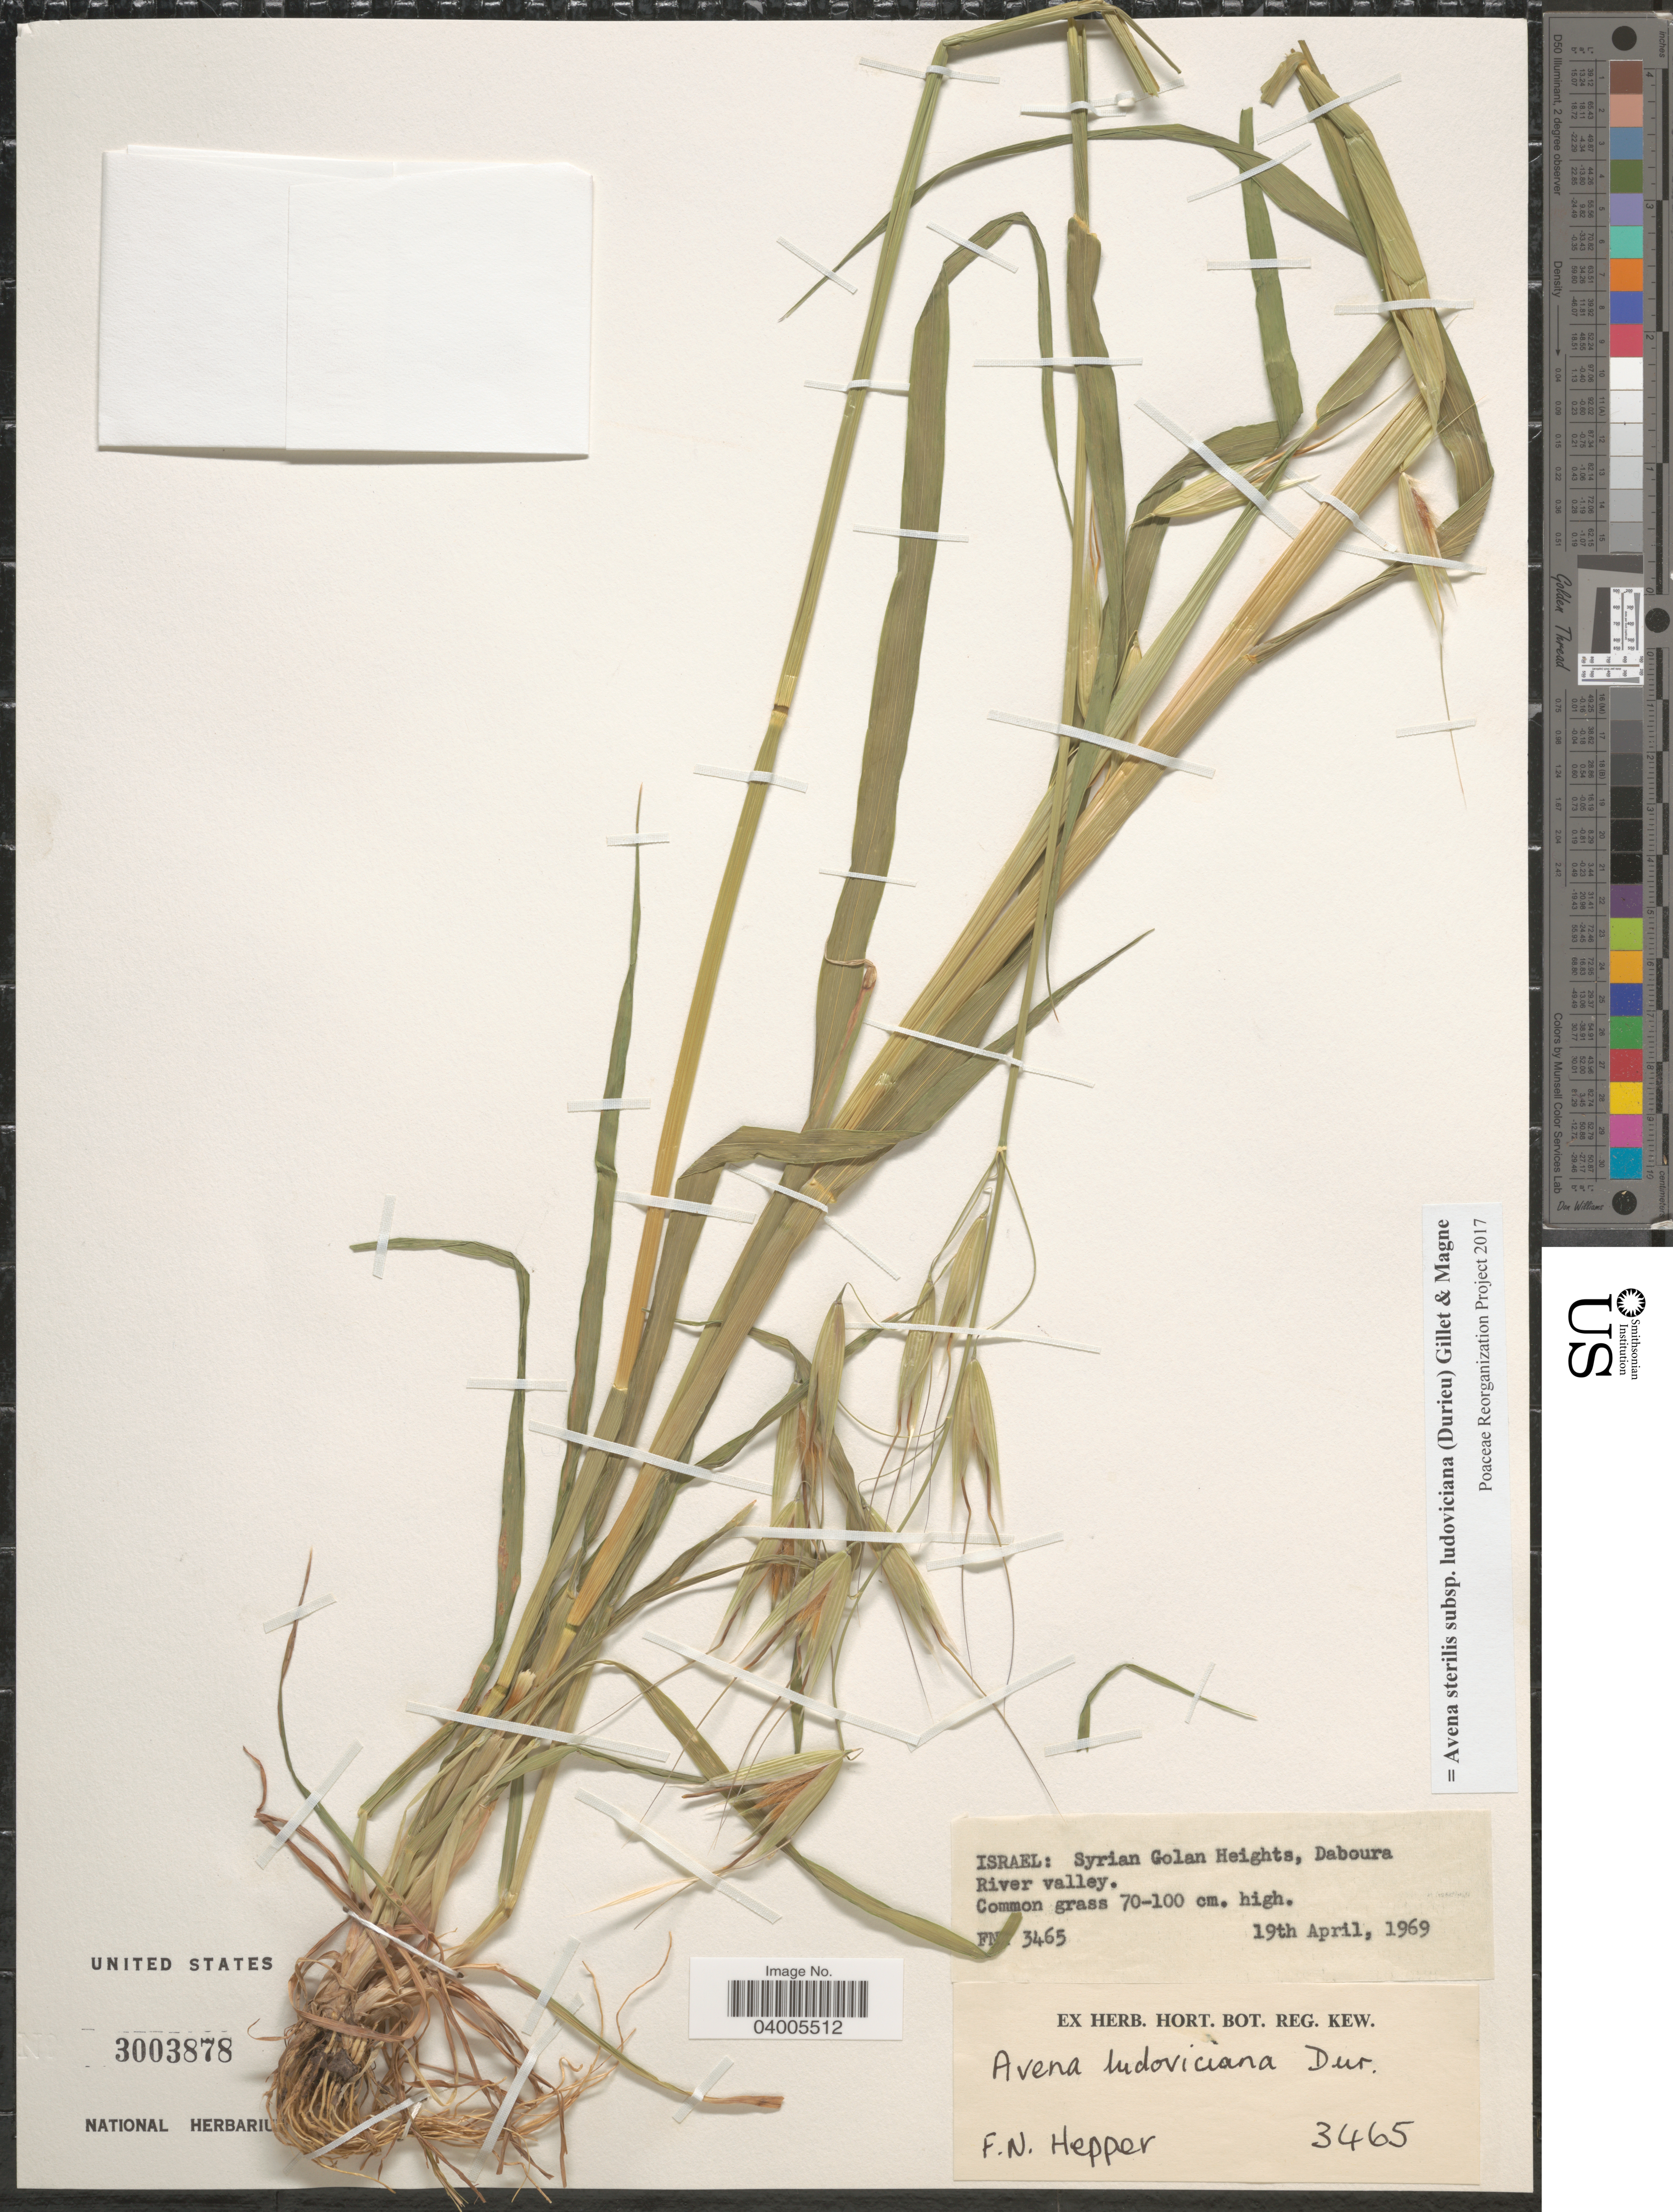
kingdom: Plantae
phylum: Tracheophyta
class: Liliopsida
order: Poales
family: Poaceae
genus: Avena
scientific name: Avena sterilis subsp. ludoviciana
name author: (Durieu) J.M. Gillett & Magne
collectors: F. Hepper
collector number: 3465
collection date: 1969-04-19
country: Israel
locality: Syrian Golan Heights, Daboura River valley.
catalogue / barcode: US 3003878